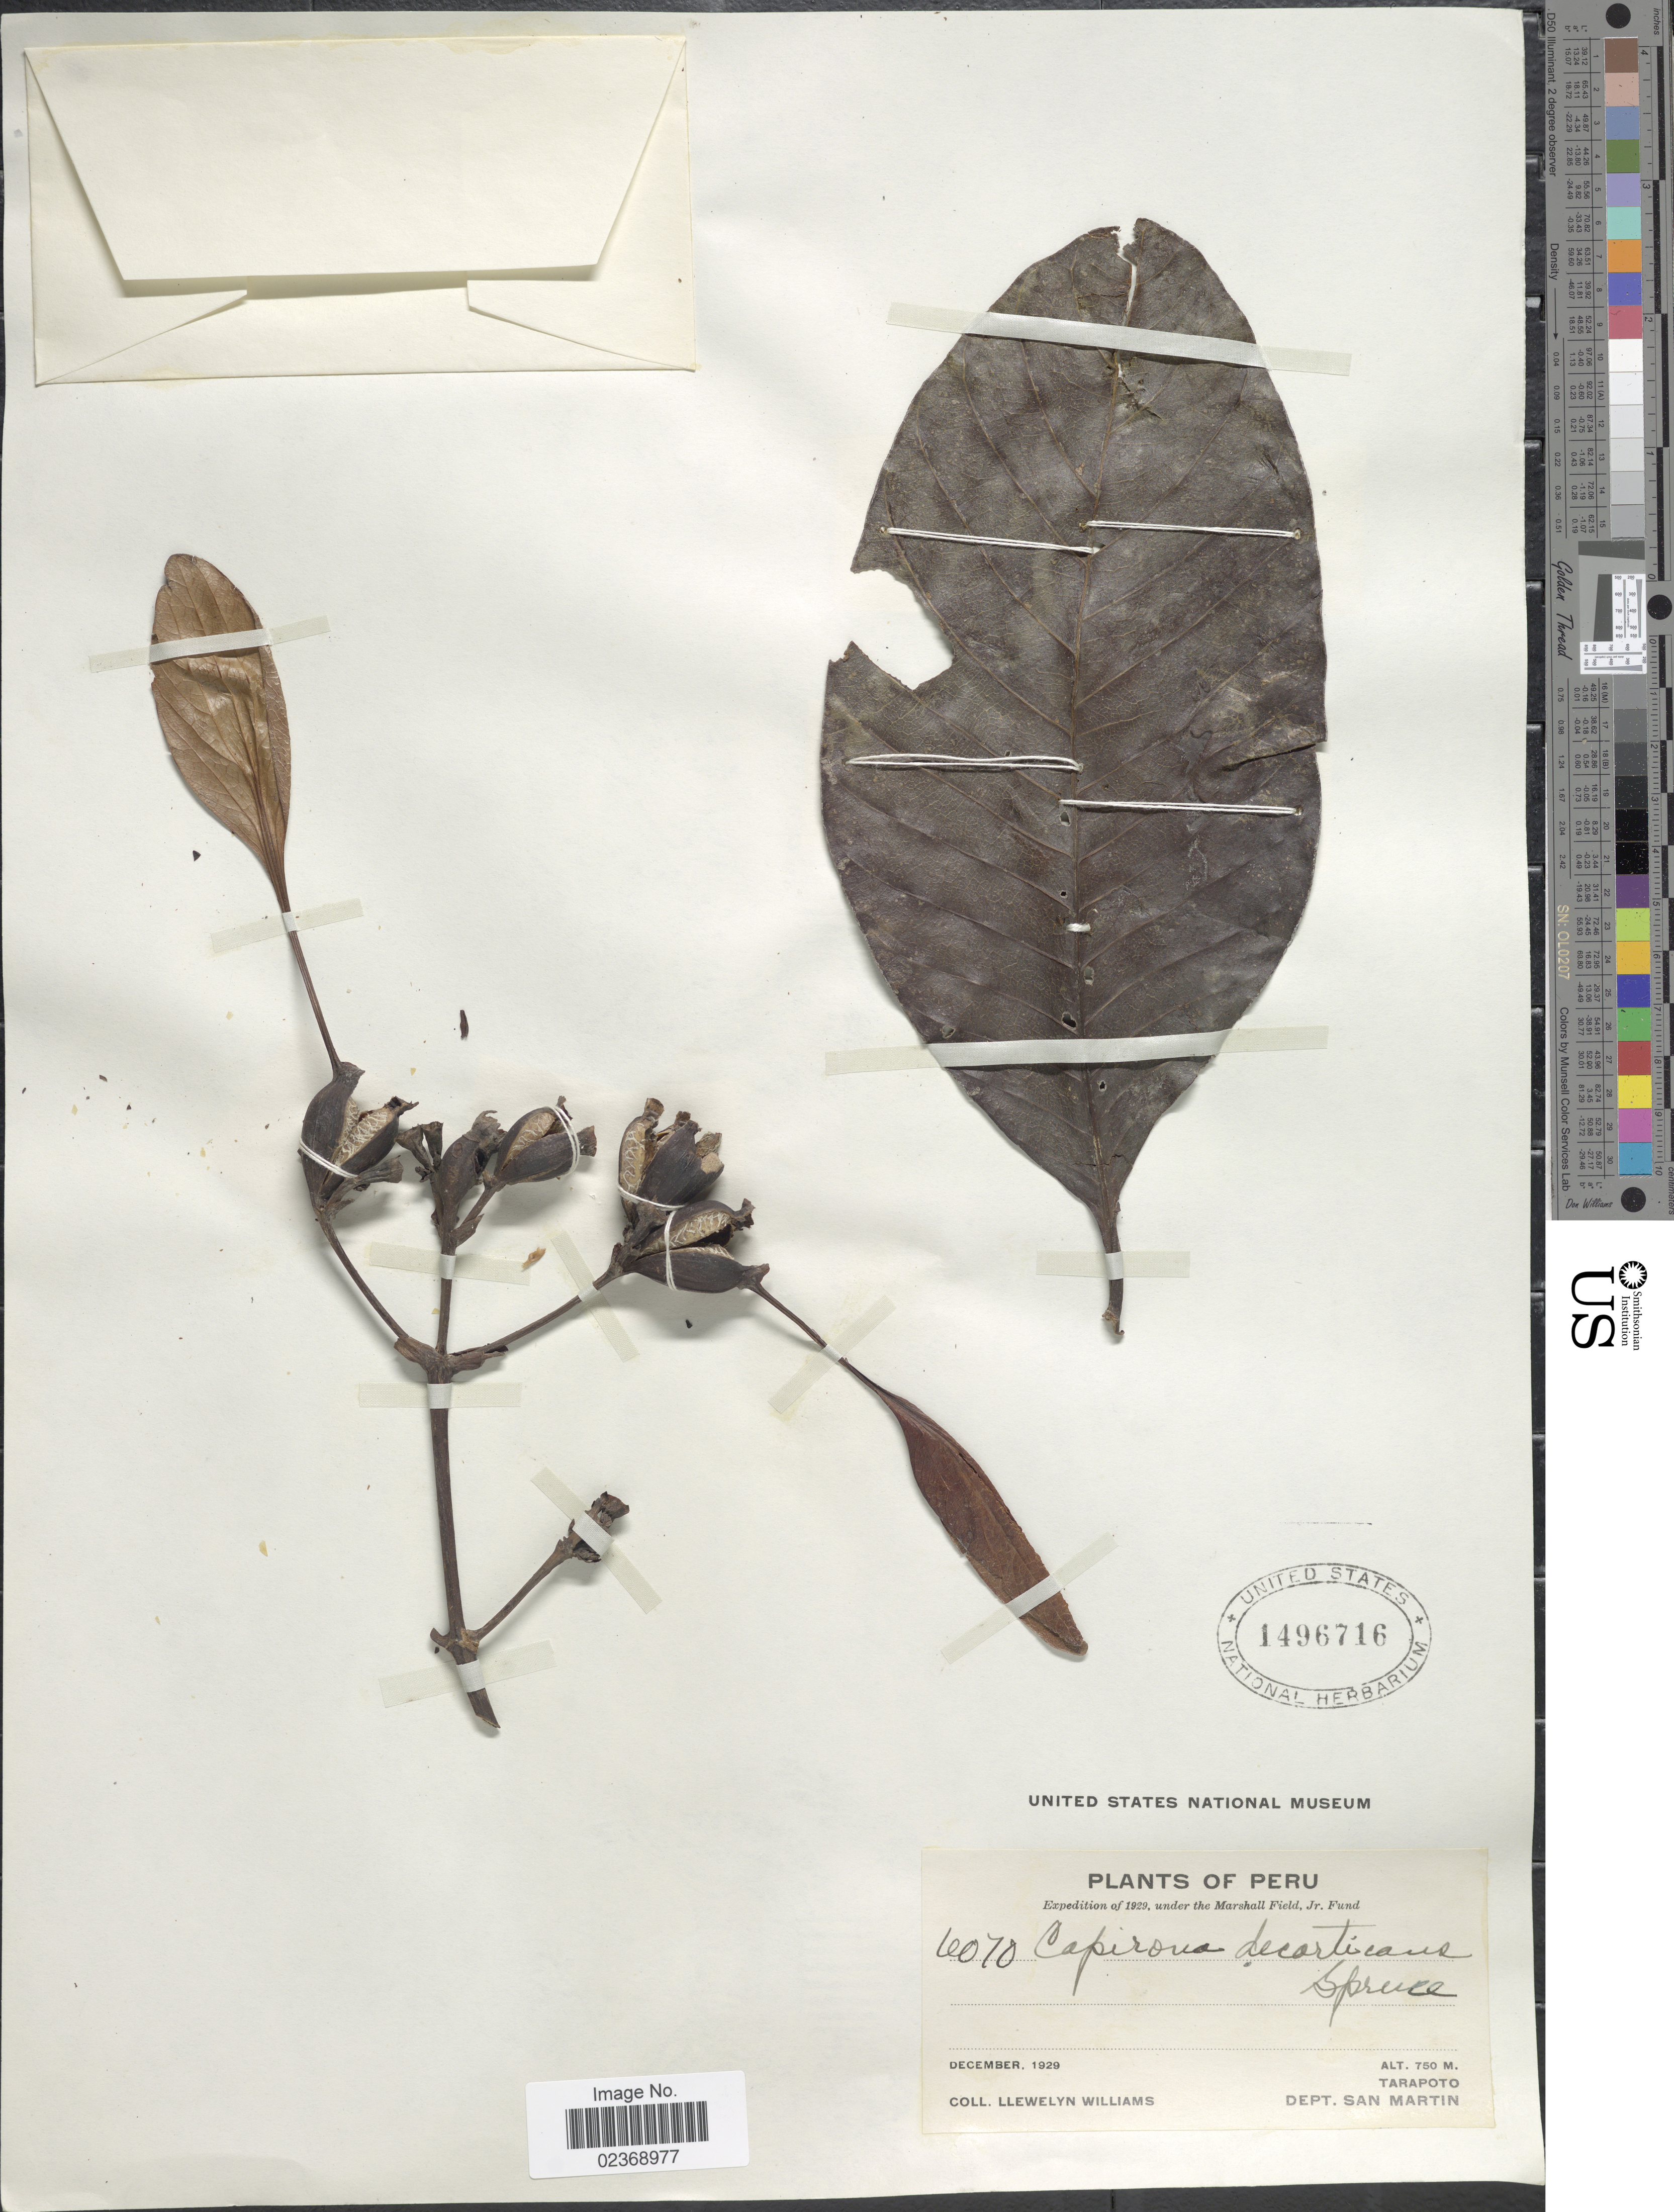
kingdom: Plantae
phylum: Tracheophyta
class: Magnoliopsida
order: Gentianales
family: Rubiaceae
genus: Capirona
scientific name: Capirona decorticans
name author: Spruce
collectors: Ll. Williams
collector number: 6070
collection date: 1929-12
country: Peru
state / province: San Martín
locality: Tarapoto, Dept. San Martin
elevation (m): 750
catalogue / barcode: US 1496716